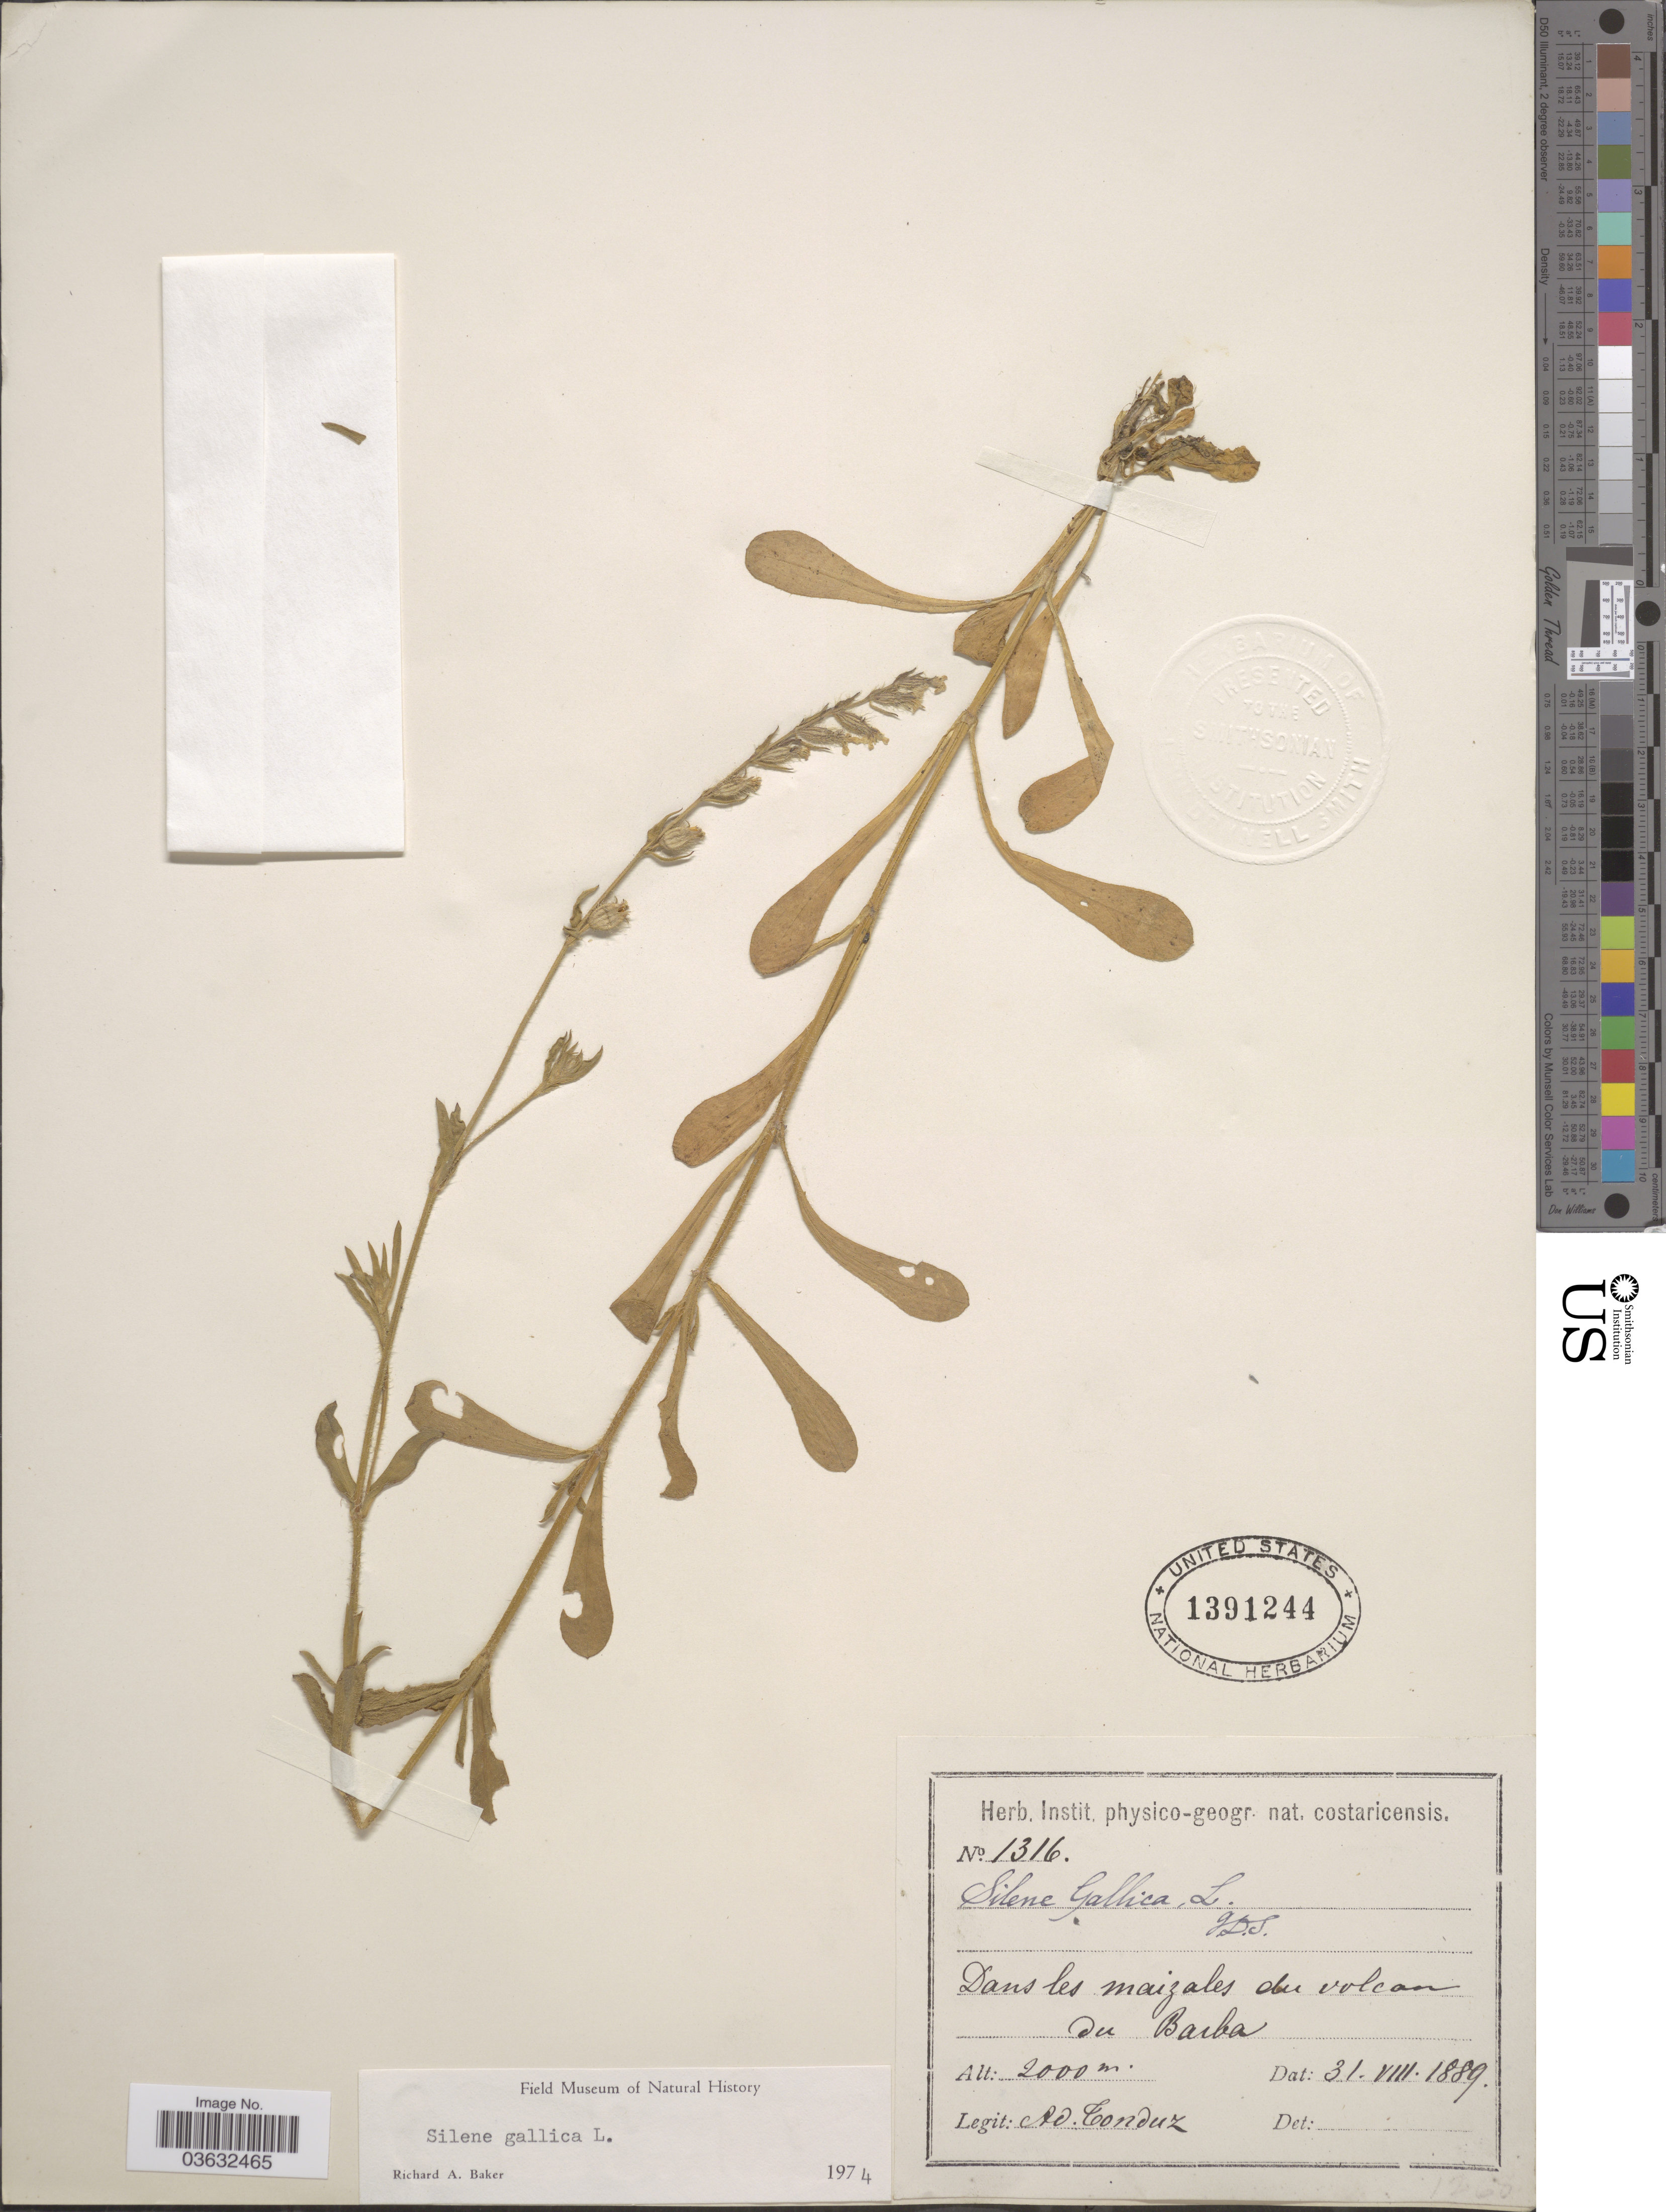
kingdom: Plantae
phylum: Tracheophyta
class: Magnoliopsida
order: Caryophyllales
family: Caryophyllaceae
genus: Silene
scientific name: Silene anglica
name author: L.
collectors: A. Tonduz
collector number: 1316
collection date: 1889-08-31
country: Costa Rica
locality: Dans les maizales du volcan du Barba.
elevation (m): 2000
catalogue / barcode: US 1391244